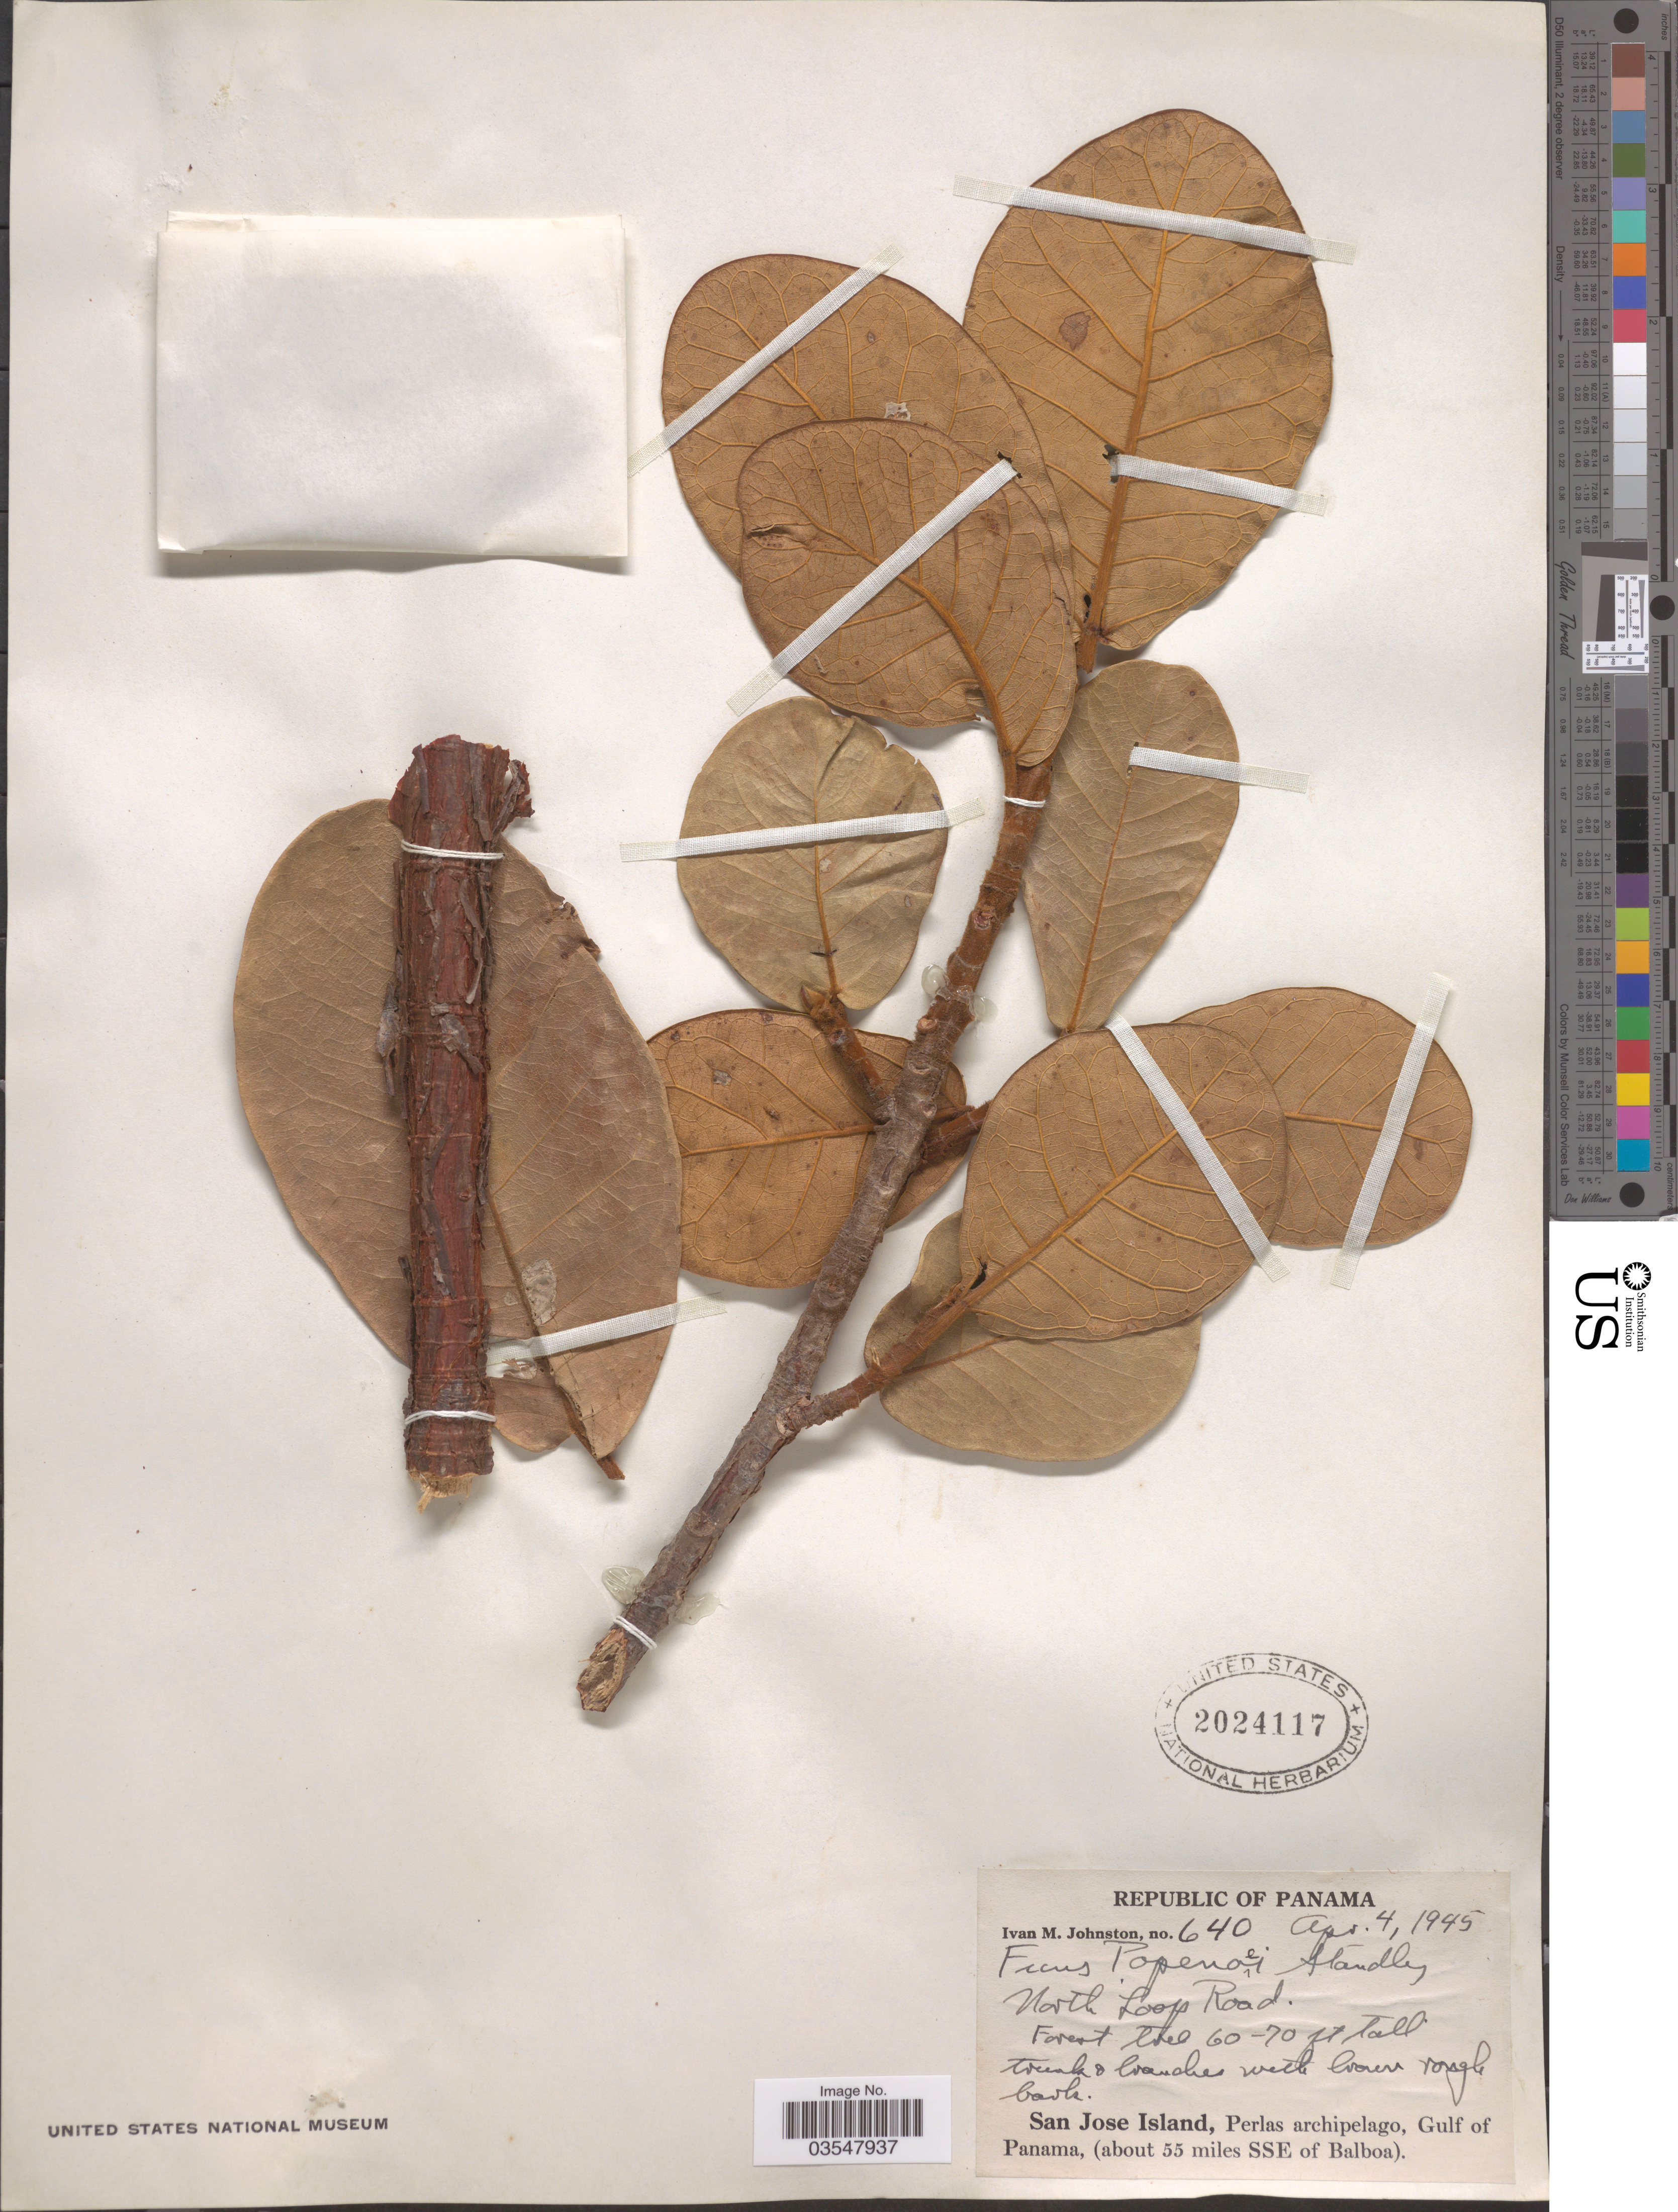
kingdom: Plantae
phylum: Tracheophyta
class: Magnoliopsida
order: Rosales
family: Moraceae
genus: Ficus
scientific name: Ficus popenoei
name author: Standl.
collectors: I.M. Johnston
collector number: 640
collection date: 1945-04-04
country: Panama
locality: North Loop Road. San Jose Island, Perlas archipelago, Gulf of Panama, (about 55 miles SSE of Balboa).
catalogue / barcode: US 2024117